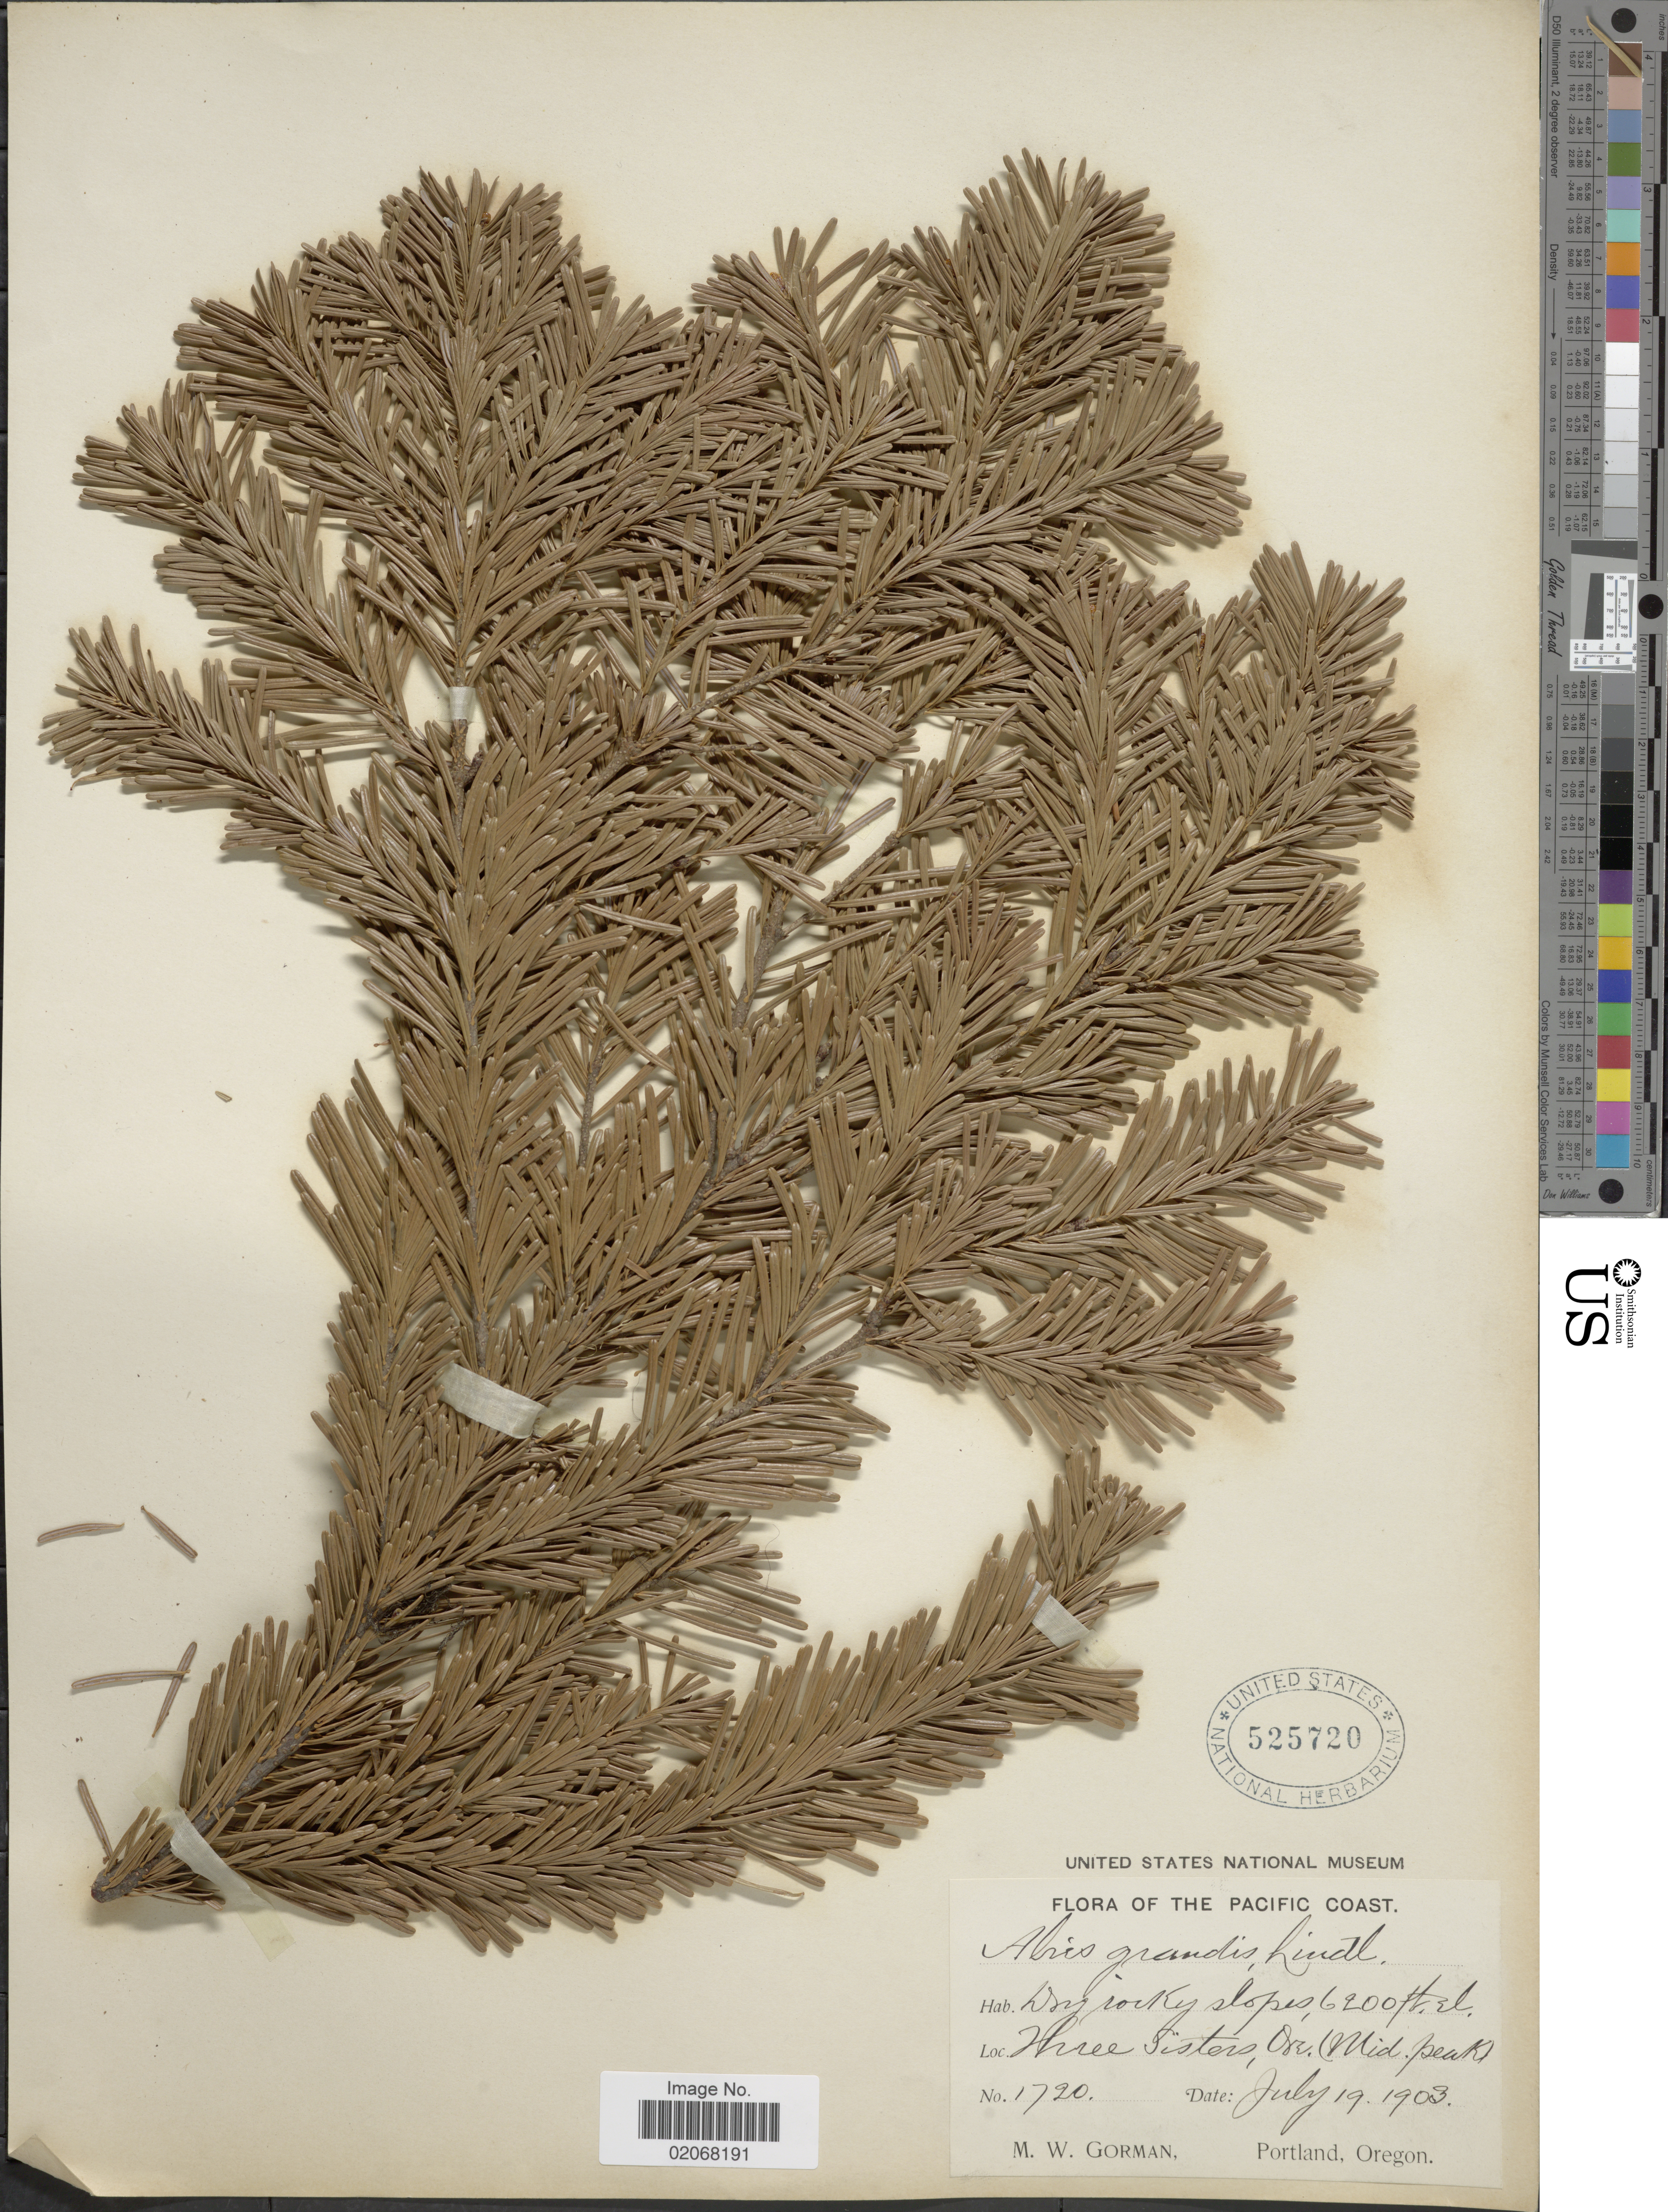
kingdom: Plantae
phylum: Tracheophyta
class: Pinopsida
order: Pinales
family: Pinaceae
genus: Abies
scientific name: Abies grandis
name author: (Douglas ex D. Don) Lindl.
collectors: M. W. Gorman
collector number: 1720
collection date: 1903-07-19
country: United States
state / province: Oregon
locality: The Pacific Coast, Three Sisters, Ore. (Mid. Peak)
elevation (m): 1890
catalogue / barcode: US 525720